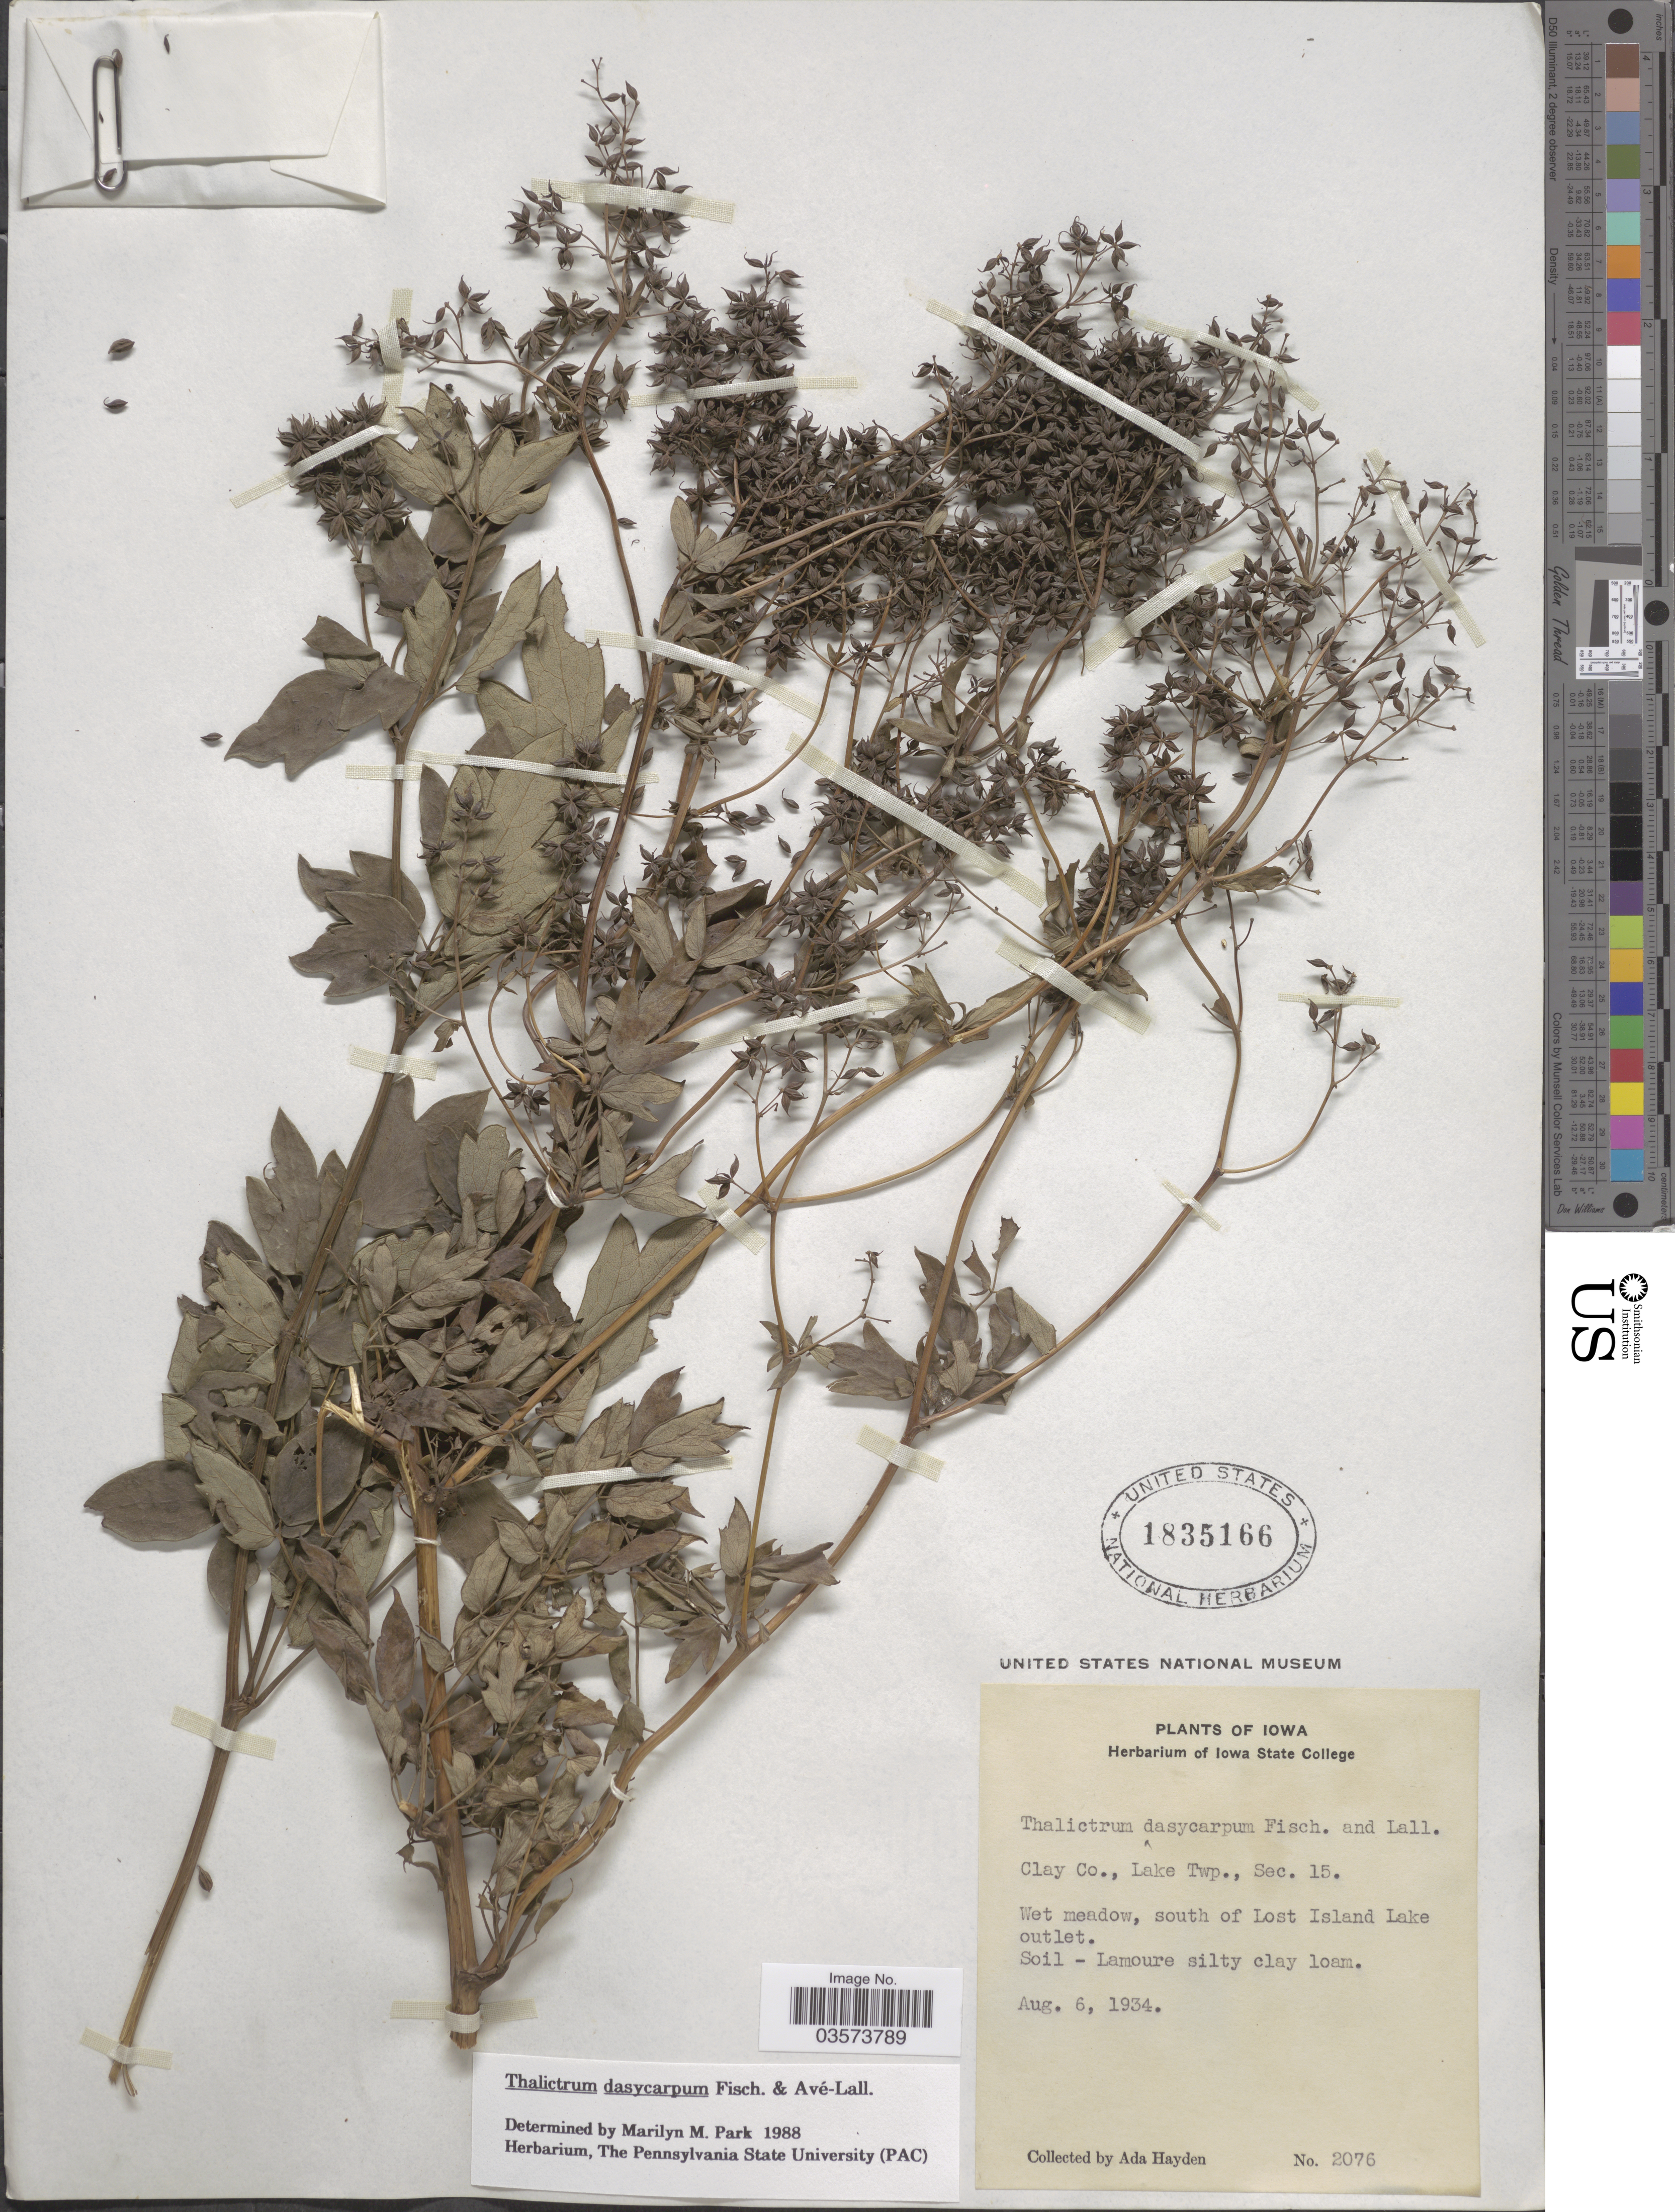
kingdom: Plantae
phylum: Tracheophyta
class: Magnoliopsida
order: Ranunculales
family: Ranunculaceae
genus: Thalictrum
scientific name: Thalictrum dasycarpum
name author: Fisch. & Avé-Lall.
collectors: Ada Hayden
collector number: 2076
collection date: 1934-08-06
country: United States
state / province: Iowa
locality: Clay Co., Lake Twp., Sec. 15. Wet meadow, south of Lost Island Lake outlet.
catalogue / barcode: US 1835166